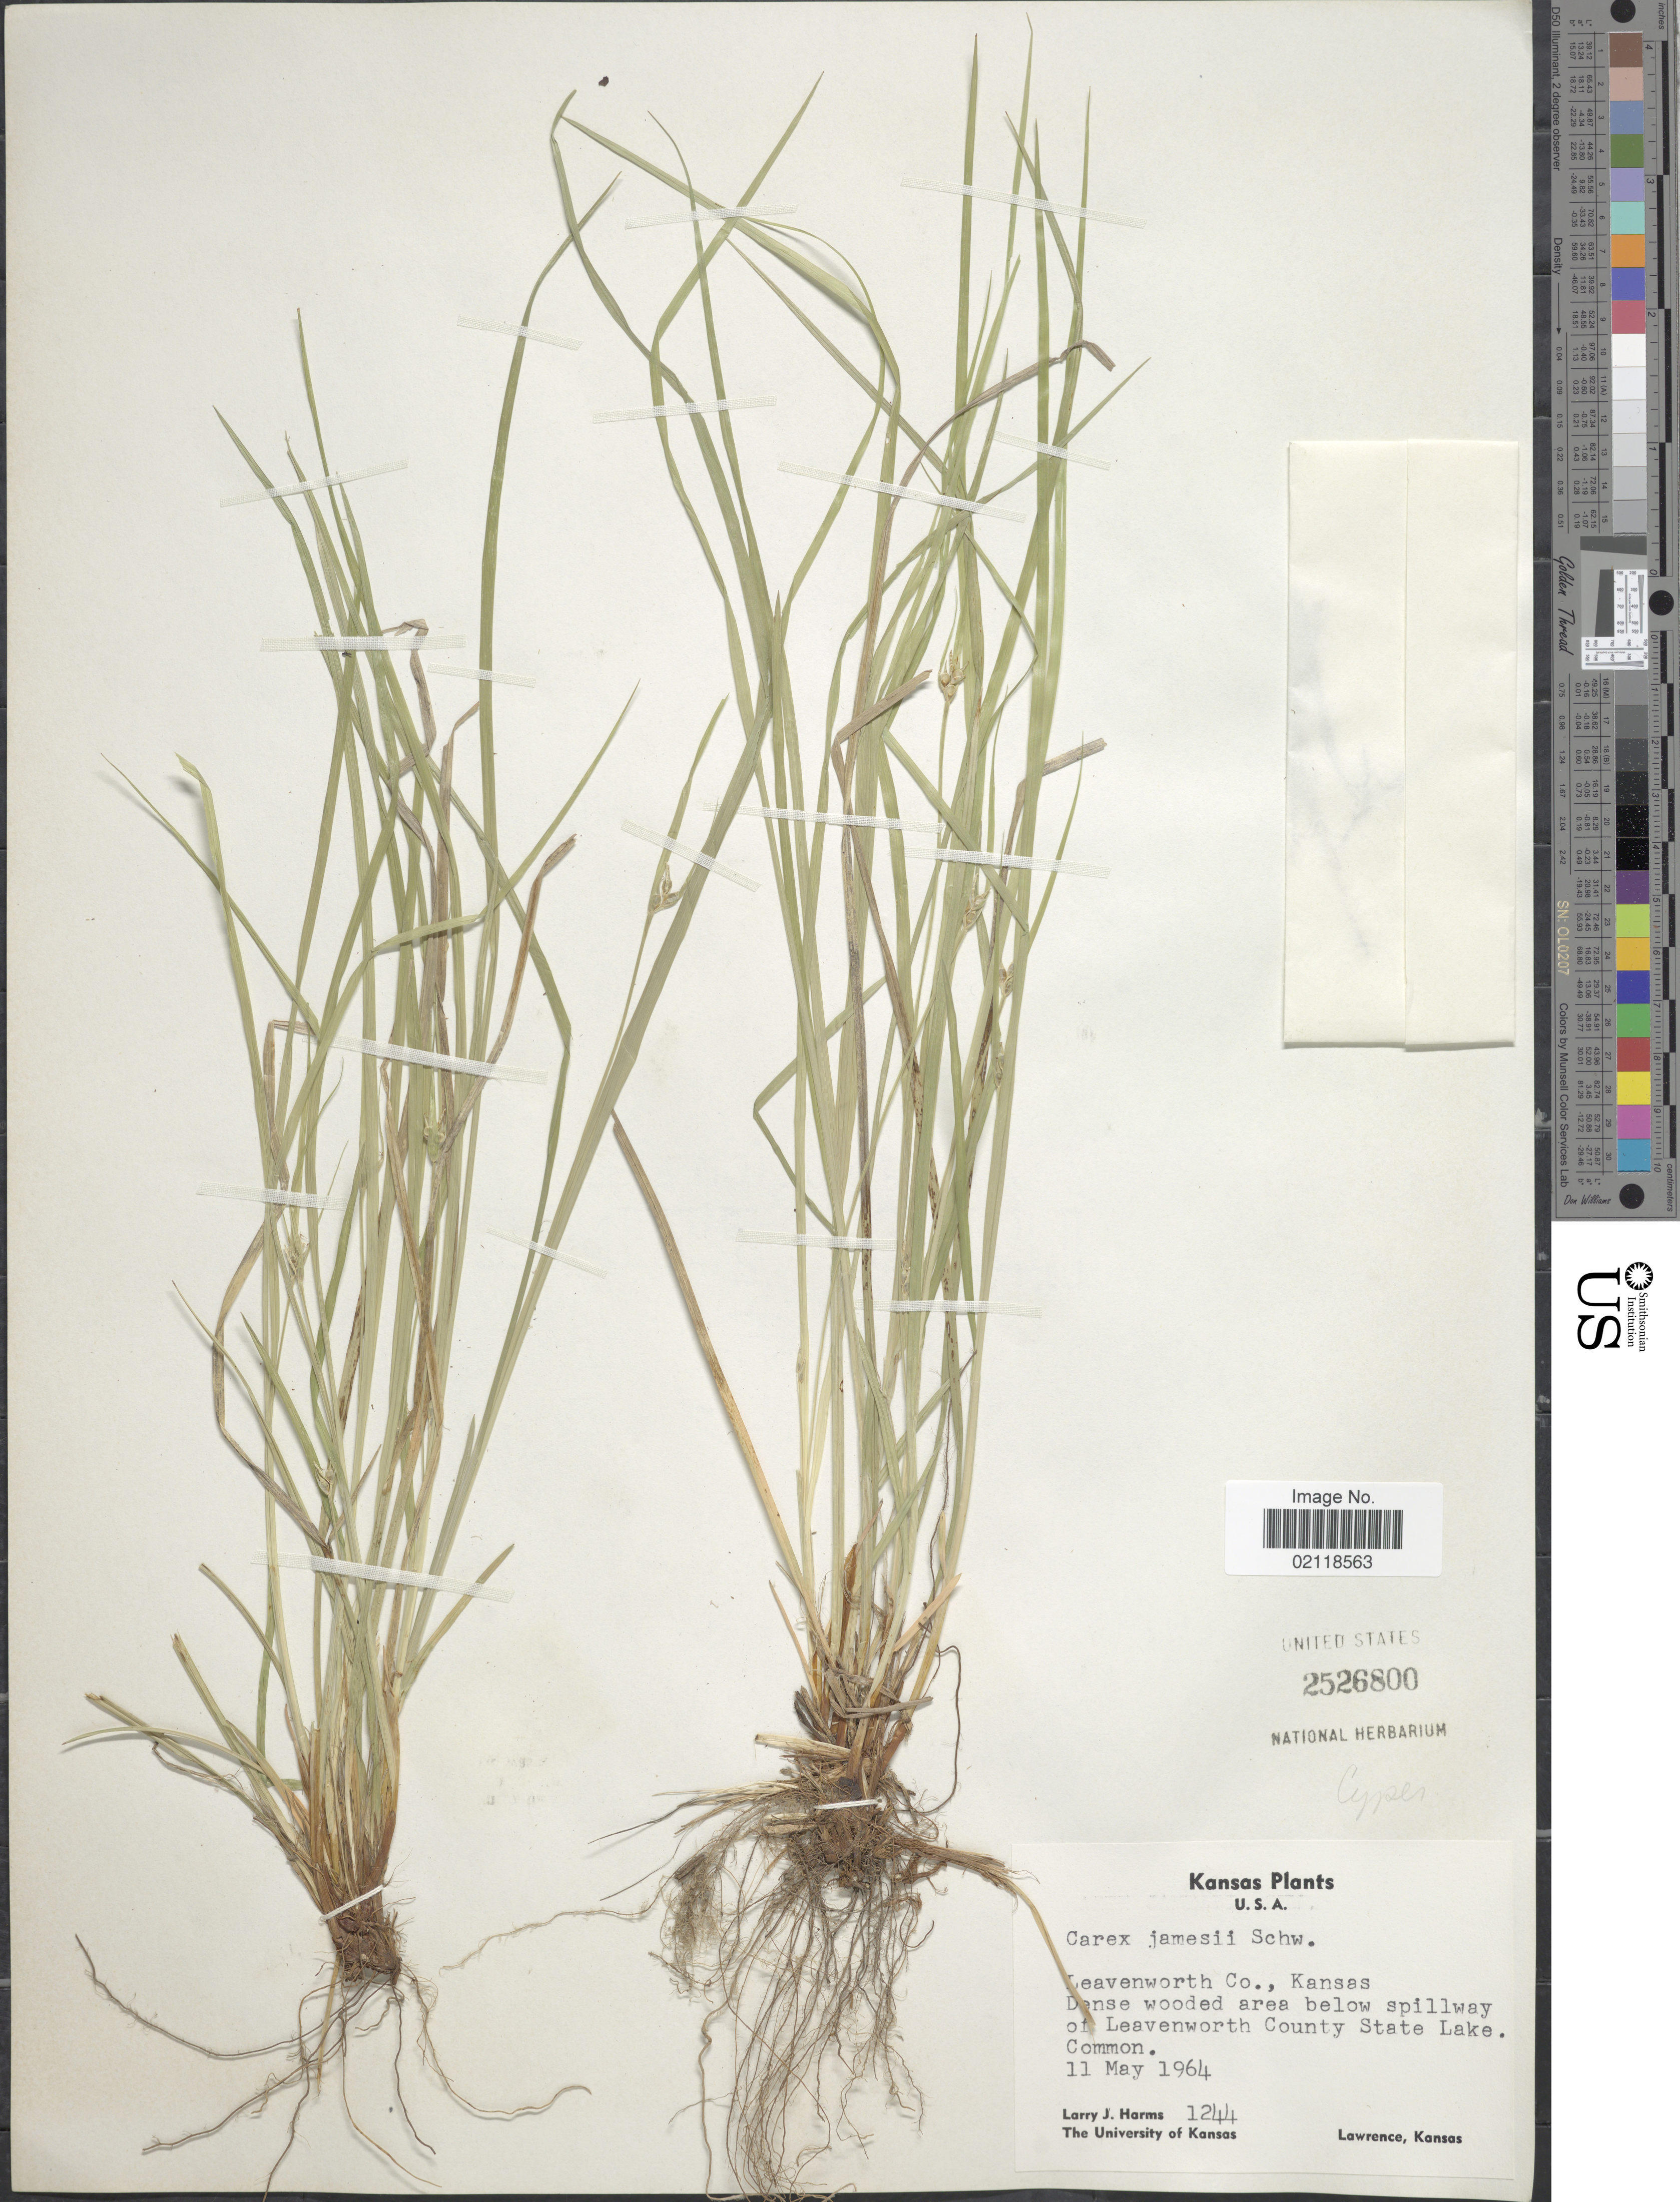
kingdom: Plantae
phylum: Tracheophyta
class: Liliopsida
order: Poales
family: Cyperaceae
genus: Carex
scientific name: Carex jamesii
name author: Schwein.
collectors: L. Harms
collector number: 1244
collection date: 1964-05-11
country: United States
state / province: Kansas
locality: Leavenworth Co., dense wooded area below spillway of Leavenworth County State Park.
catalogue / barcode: US 2526800